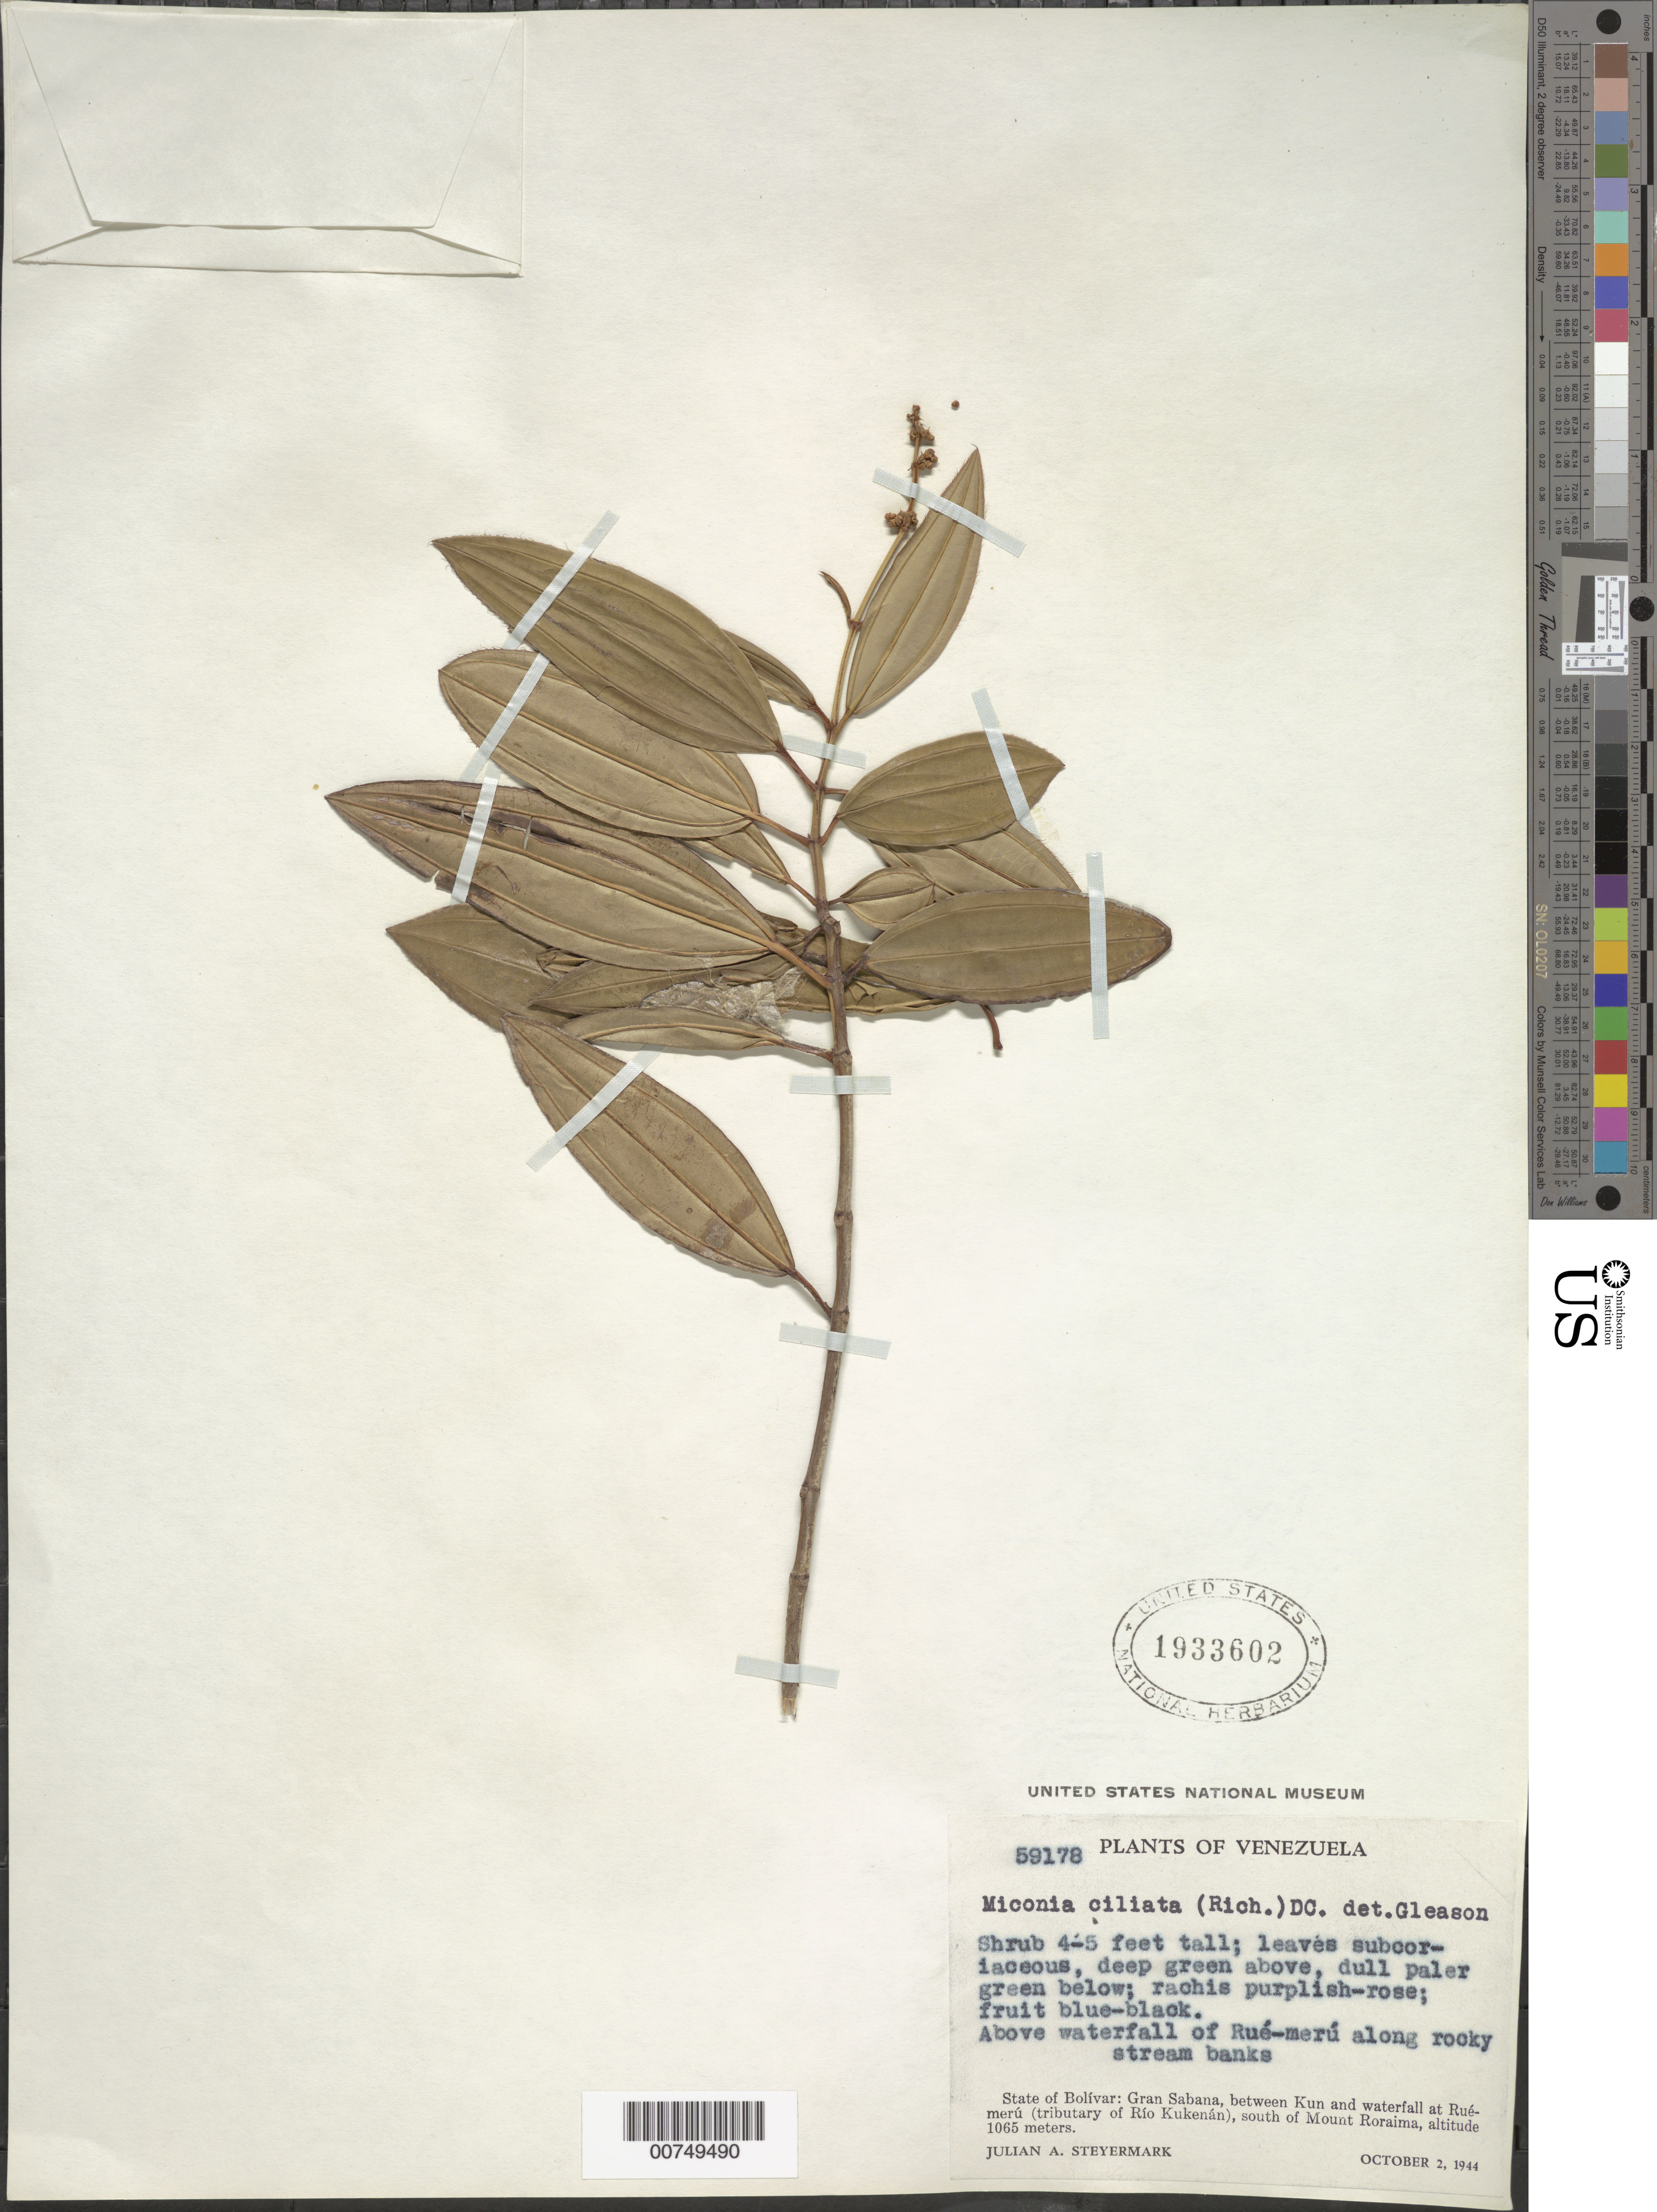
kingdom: Plantae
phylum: Tracheophyta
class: Magnoliopsida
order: Myrtales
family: Melastomataceae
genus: Miconia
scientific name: Miconia ciliata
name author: (Rich.) DC.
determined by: Gleason, H. A.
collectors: J. Steyermark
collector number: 59178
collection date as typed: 2-Oct-44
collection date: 1944-10-02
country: Venezuela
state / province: Bolívar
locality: Gran Sabana, between Kun and waterfall at Rué-merú (trib. Río Kukenán), south of Mt. Roraima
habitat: Above waterfall of Rué-meru along rocky stream banks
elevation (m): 1065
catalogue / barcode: US 1933602